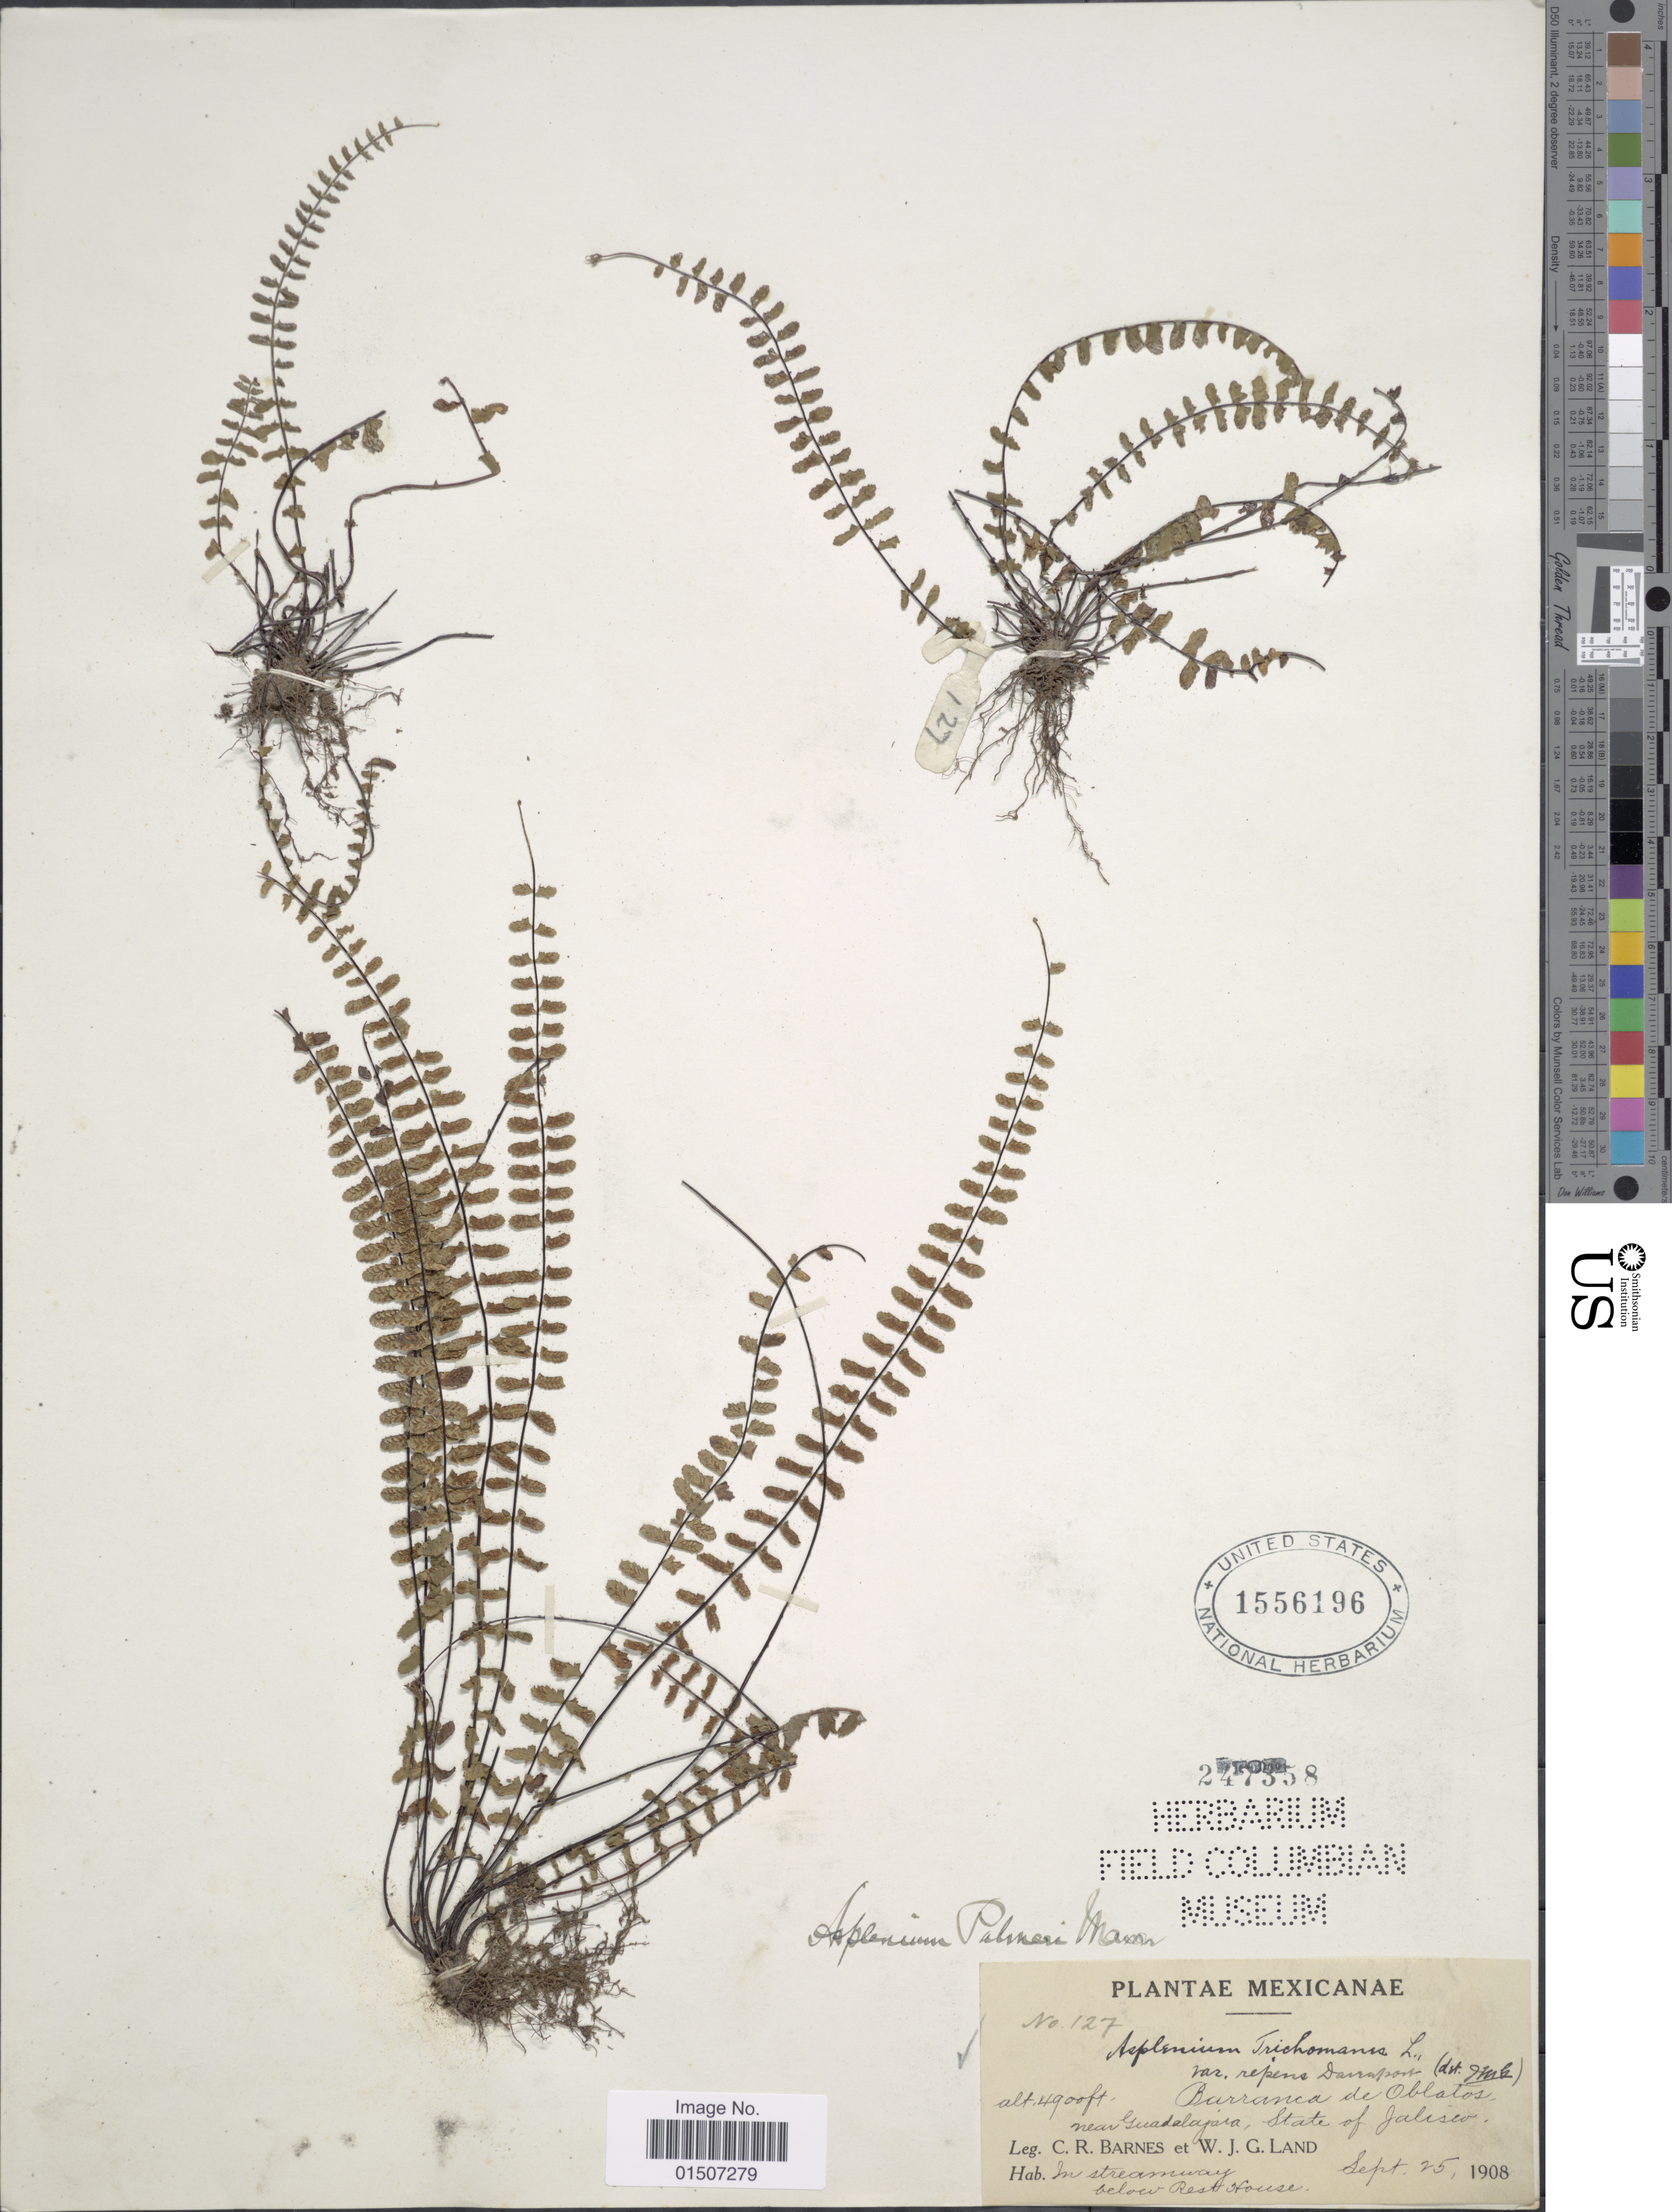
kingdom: Plantae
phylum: Tracheophyta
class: Polypodiopsida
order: Polypodiales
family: Aspleniaceae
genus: Asplenium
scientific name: Asplenium palmeri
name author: Maxon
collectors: C. R. Barnes & W. J. G. Land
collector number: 127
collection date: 1908-09-25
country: Mexico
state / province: Jalisco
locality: Barranca de Oblatos near Guadalajara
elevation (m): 1494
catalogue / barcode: US 1556196